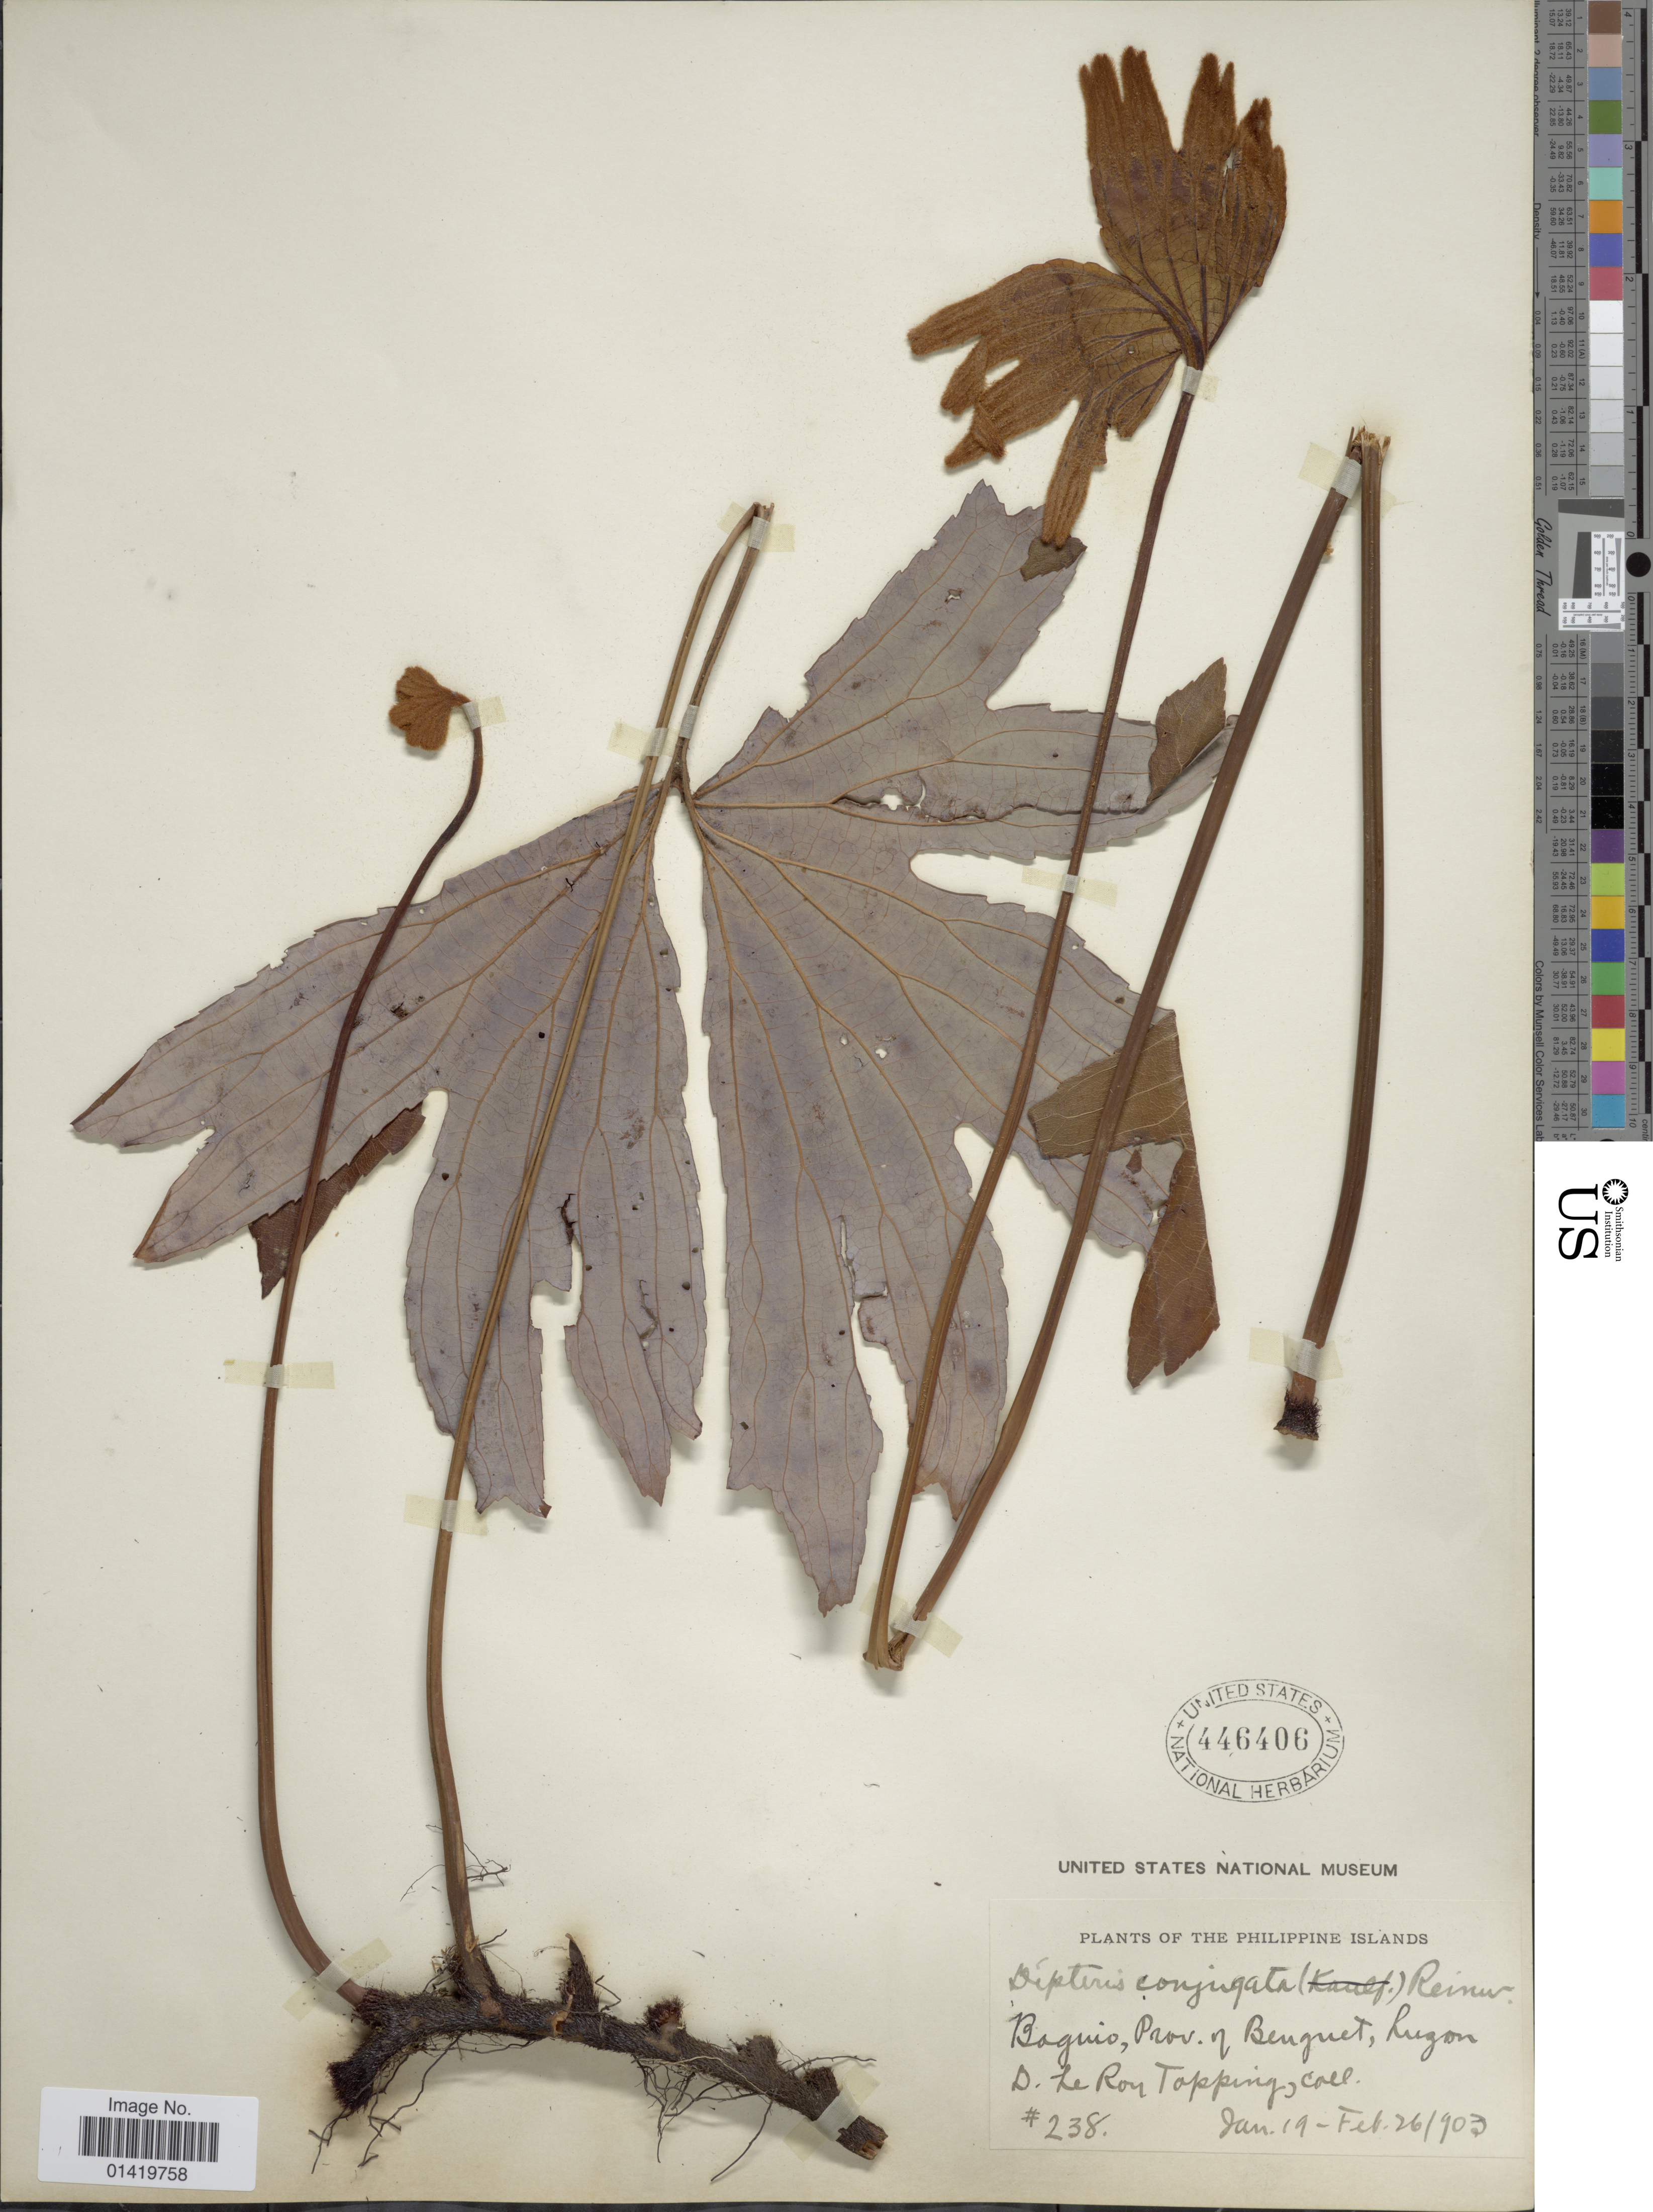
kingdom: Plantae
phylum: Tracheophyta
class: Polypodiopsida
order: Gleicheniales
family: Dipteridaceae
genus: Dipteris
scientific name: Dipteris conjugata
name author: Reinw.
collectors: D. L. Topping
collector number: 238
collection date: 1903-01-19/1903-02-26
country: Philippines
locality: Baguio, Prov. of Benguet, Luzon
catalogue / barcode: US 446406